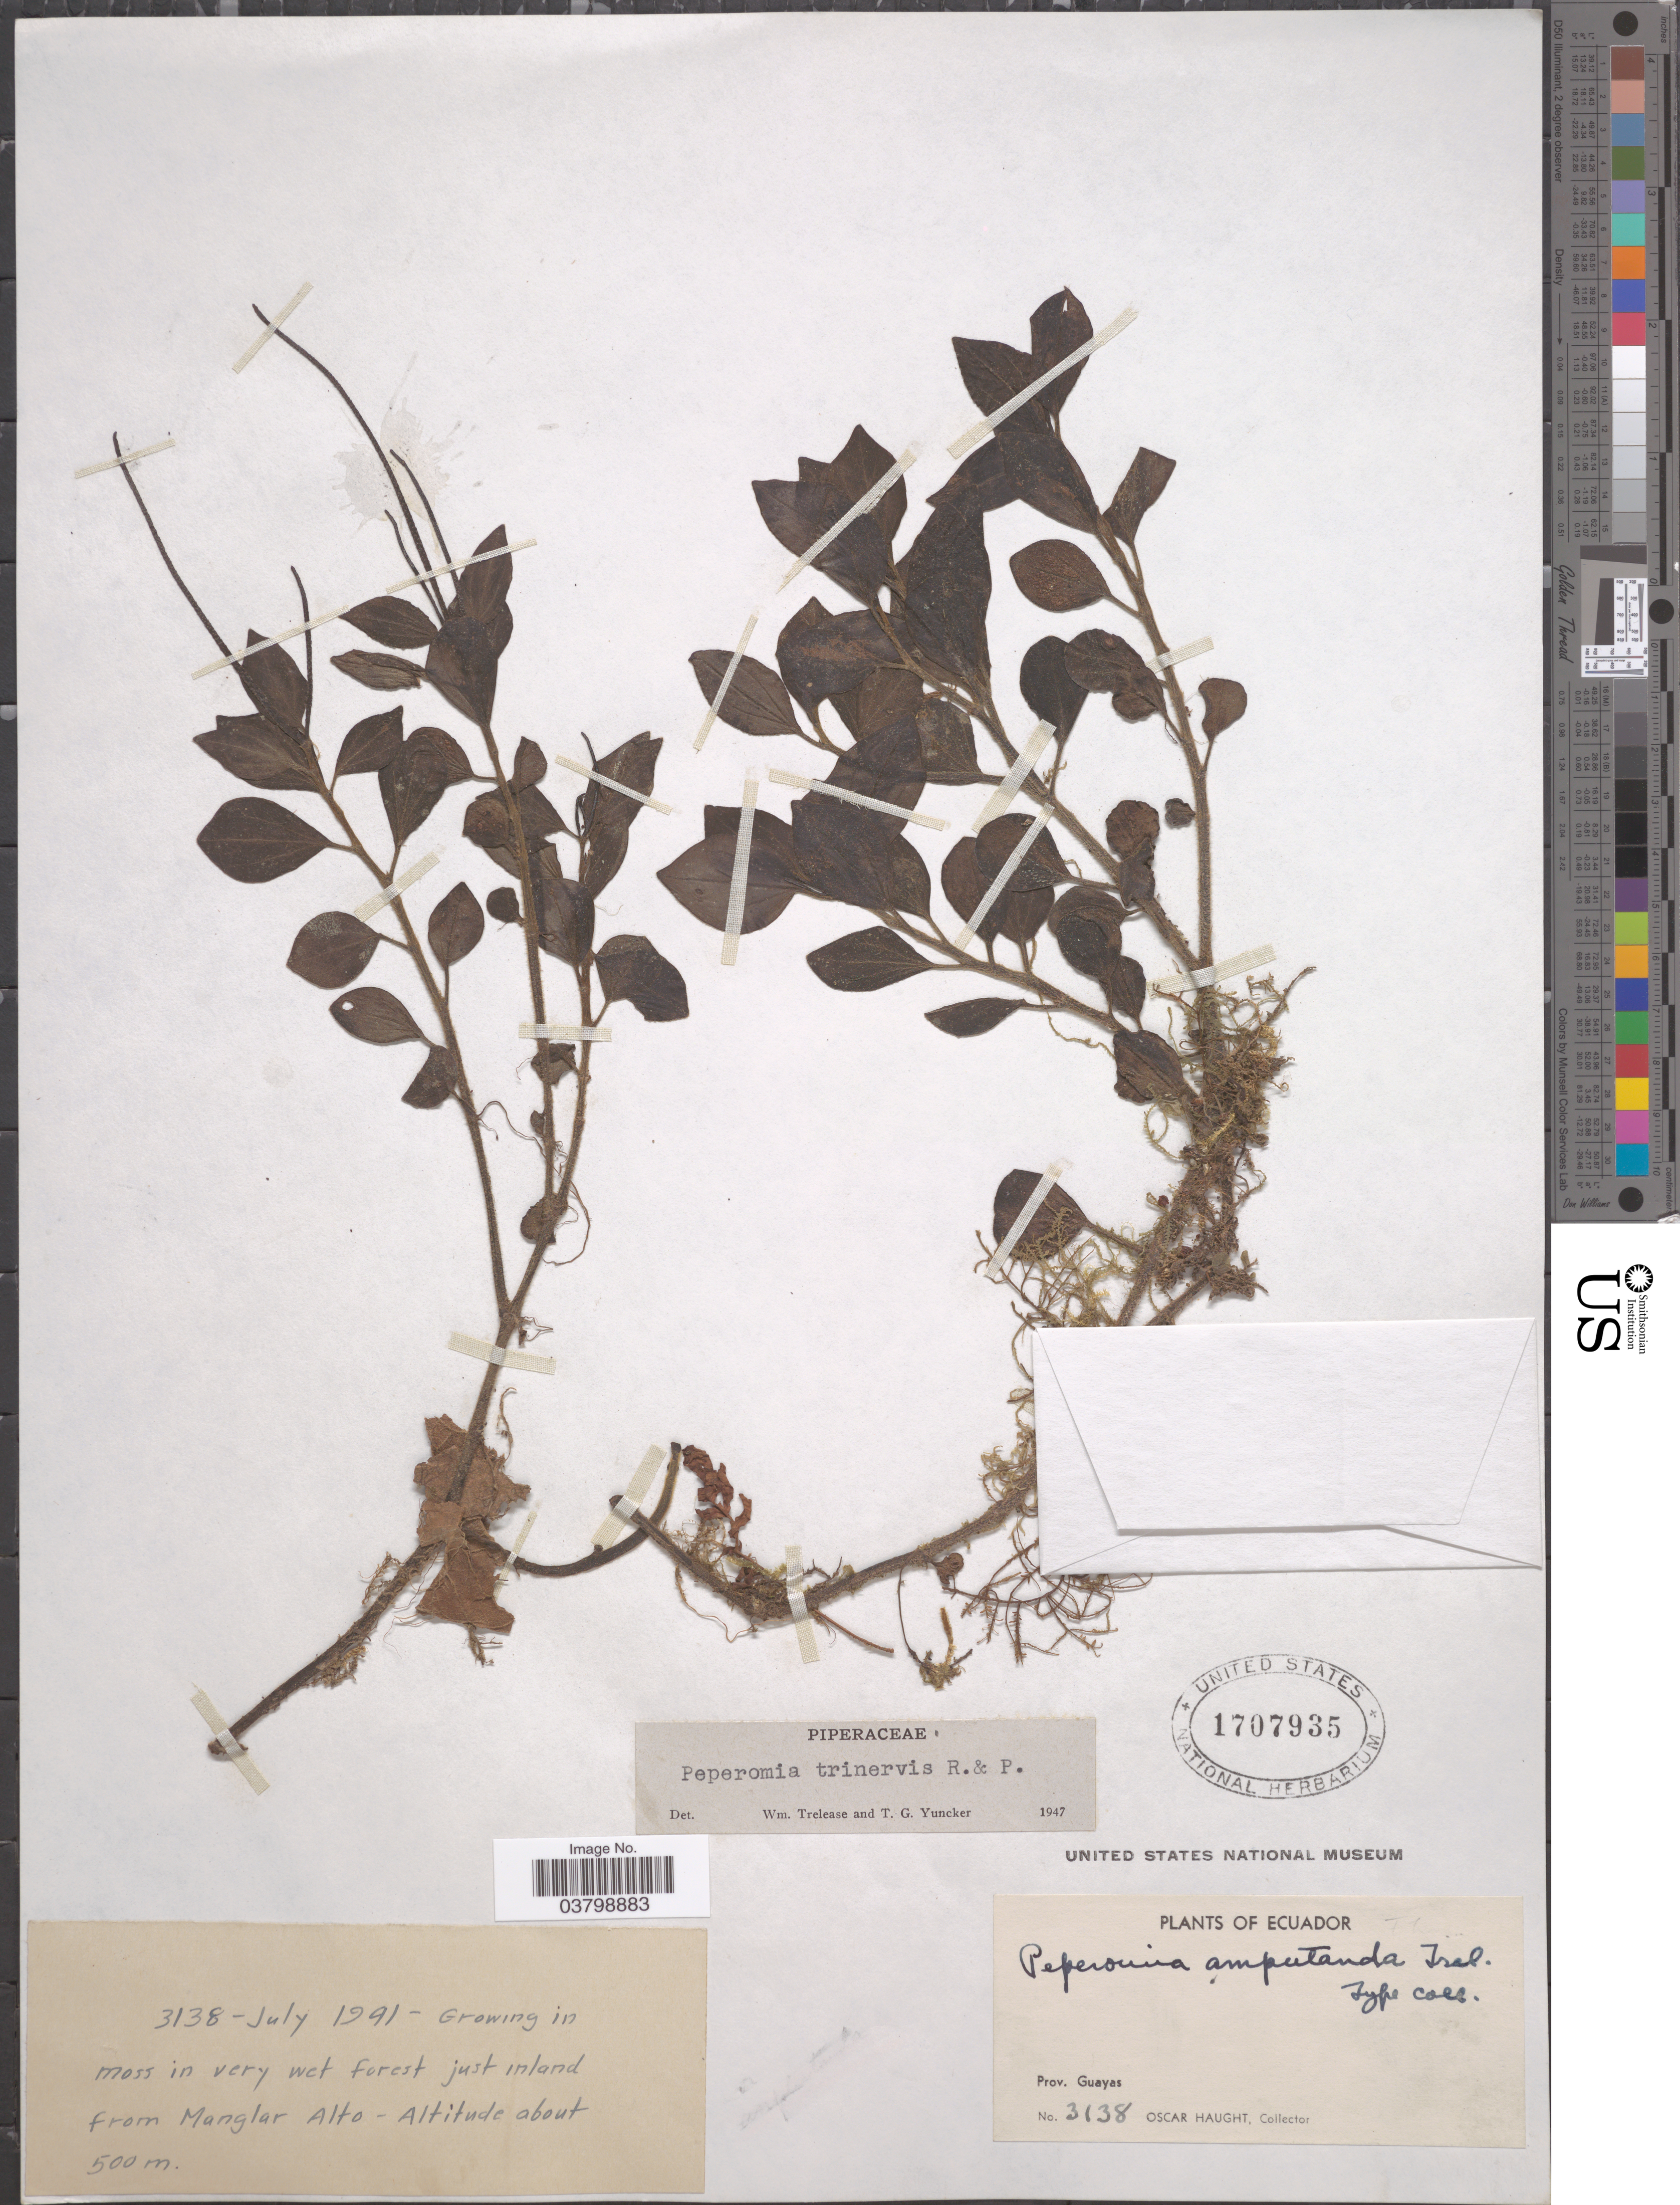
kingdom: Plantae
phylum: Tracheophyta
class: Magnoliopsida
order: Piperales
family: Piperaceae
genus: Peperomia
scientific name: Peperomia trinervis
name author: Ruiz & Pav.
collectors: O. L. Haught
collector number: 3138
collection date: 1941-07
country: Ecuador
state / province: Guayas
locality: Growing in moss in very wet forest just inland from Manglar Alto.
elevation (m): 500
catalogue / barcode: US 1707935